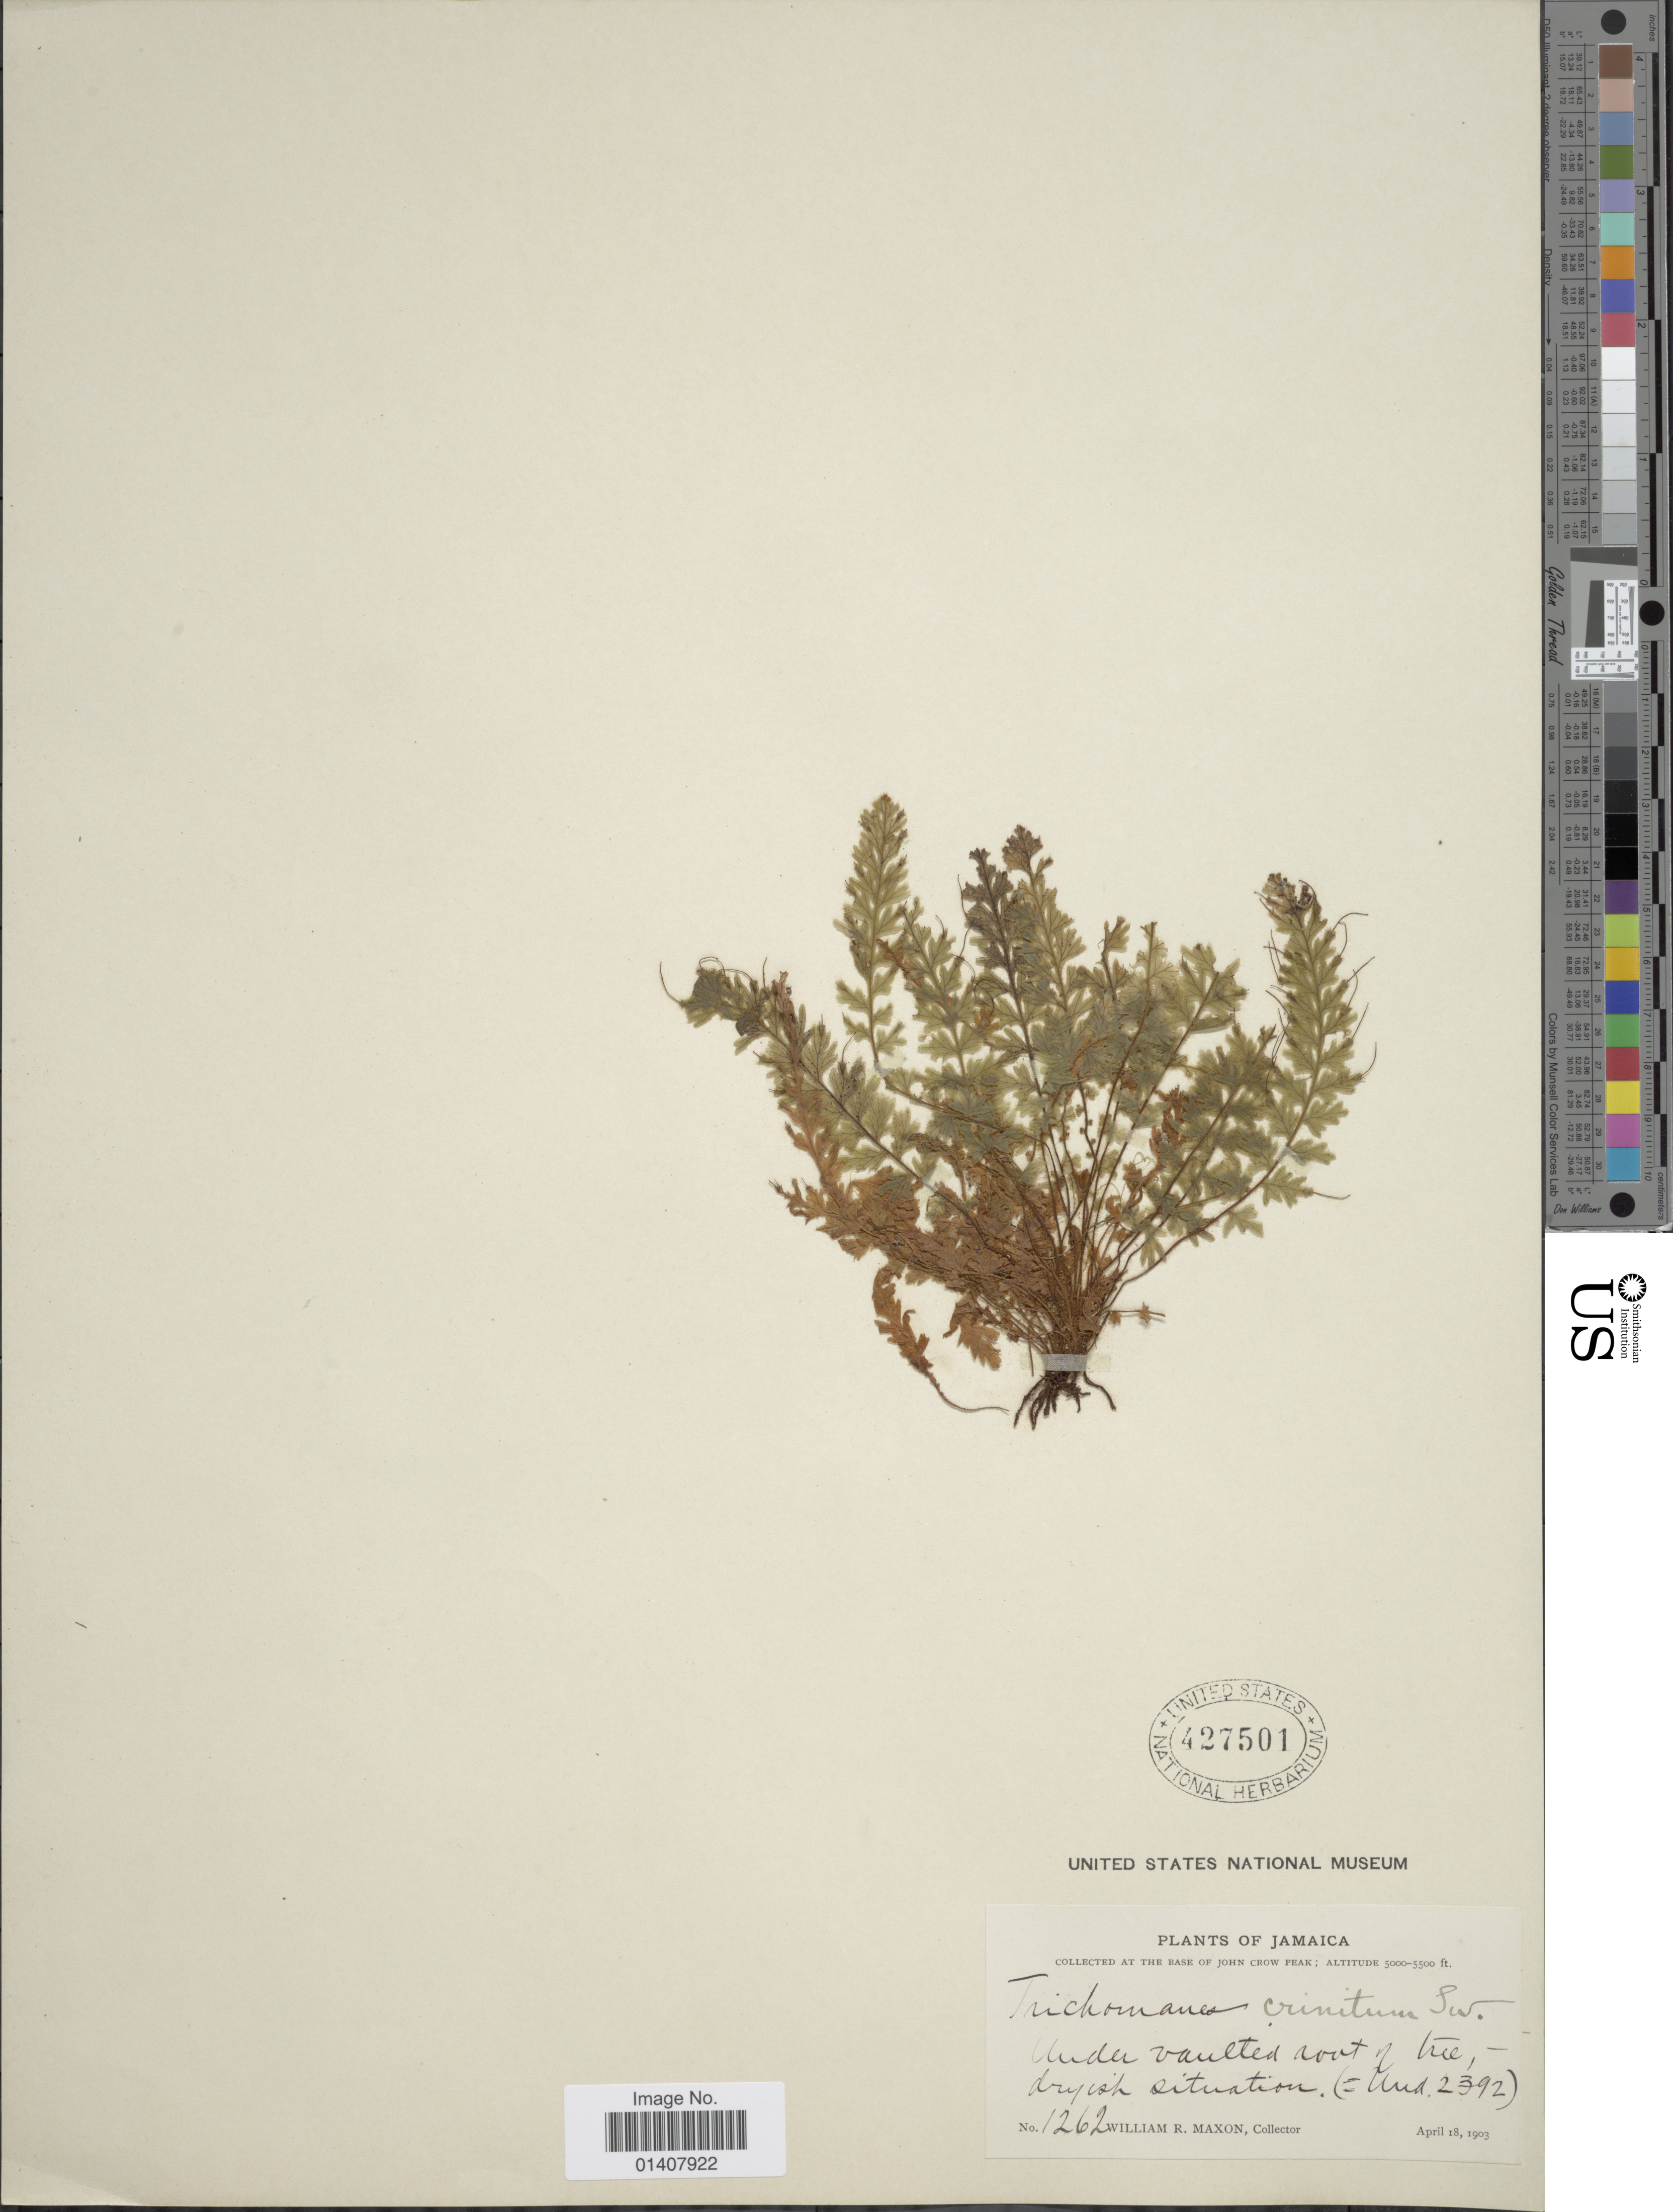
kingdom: Plantae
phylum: Tracheophyta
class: Polypodiopsida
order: Hymenophyllales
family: Hymenophyllaceae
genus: Trichomanes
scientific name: Trichomanes crinitum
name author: Sw.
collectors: W. R. Maxon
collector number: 1262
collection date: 1903-04-18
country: Jamaica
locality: At the base of John Crow Peak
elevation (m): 1524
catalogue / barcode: US 427501